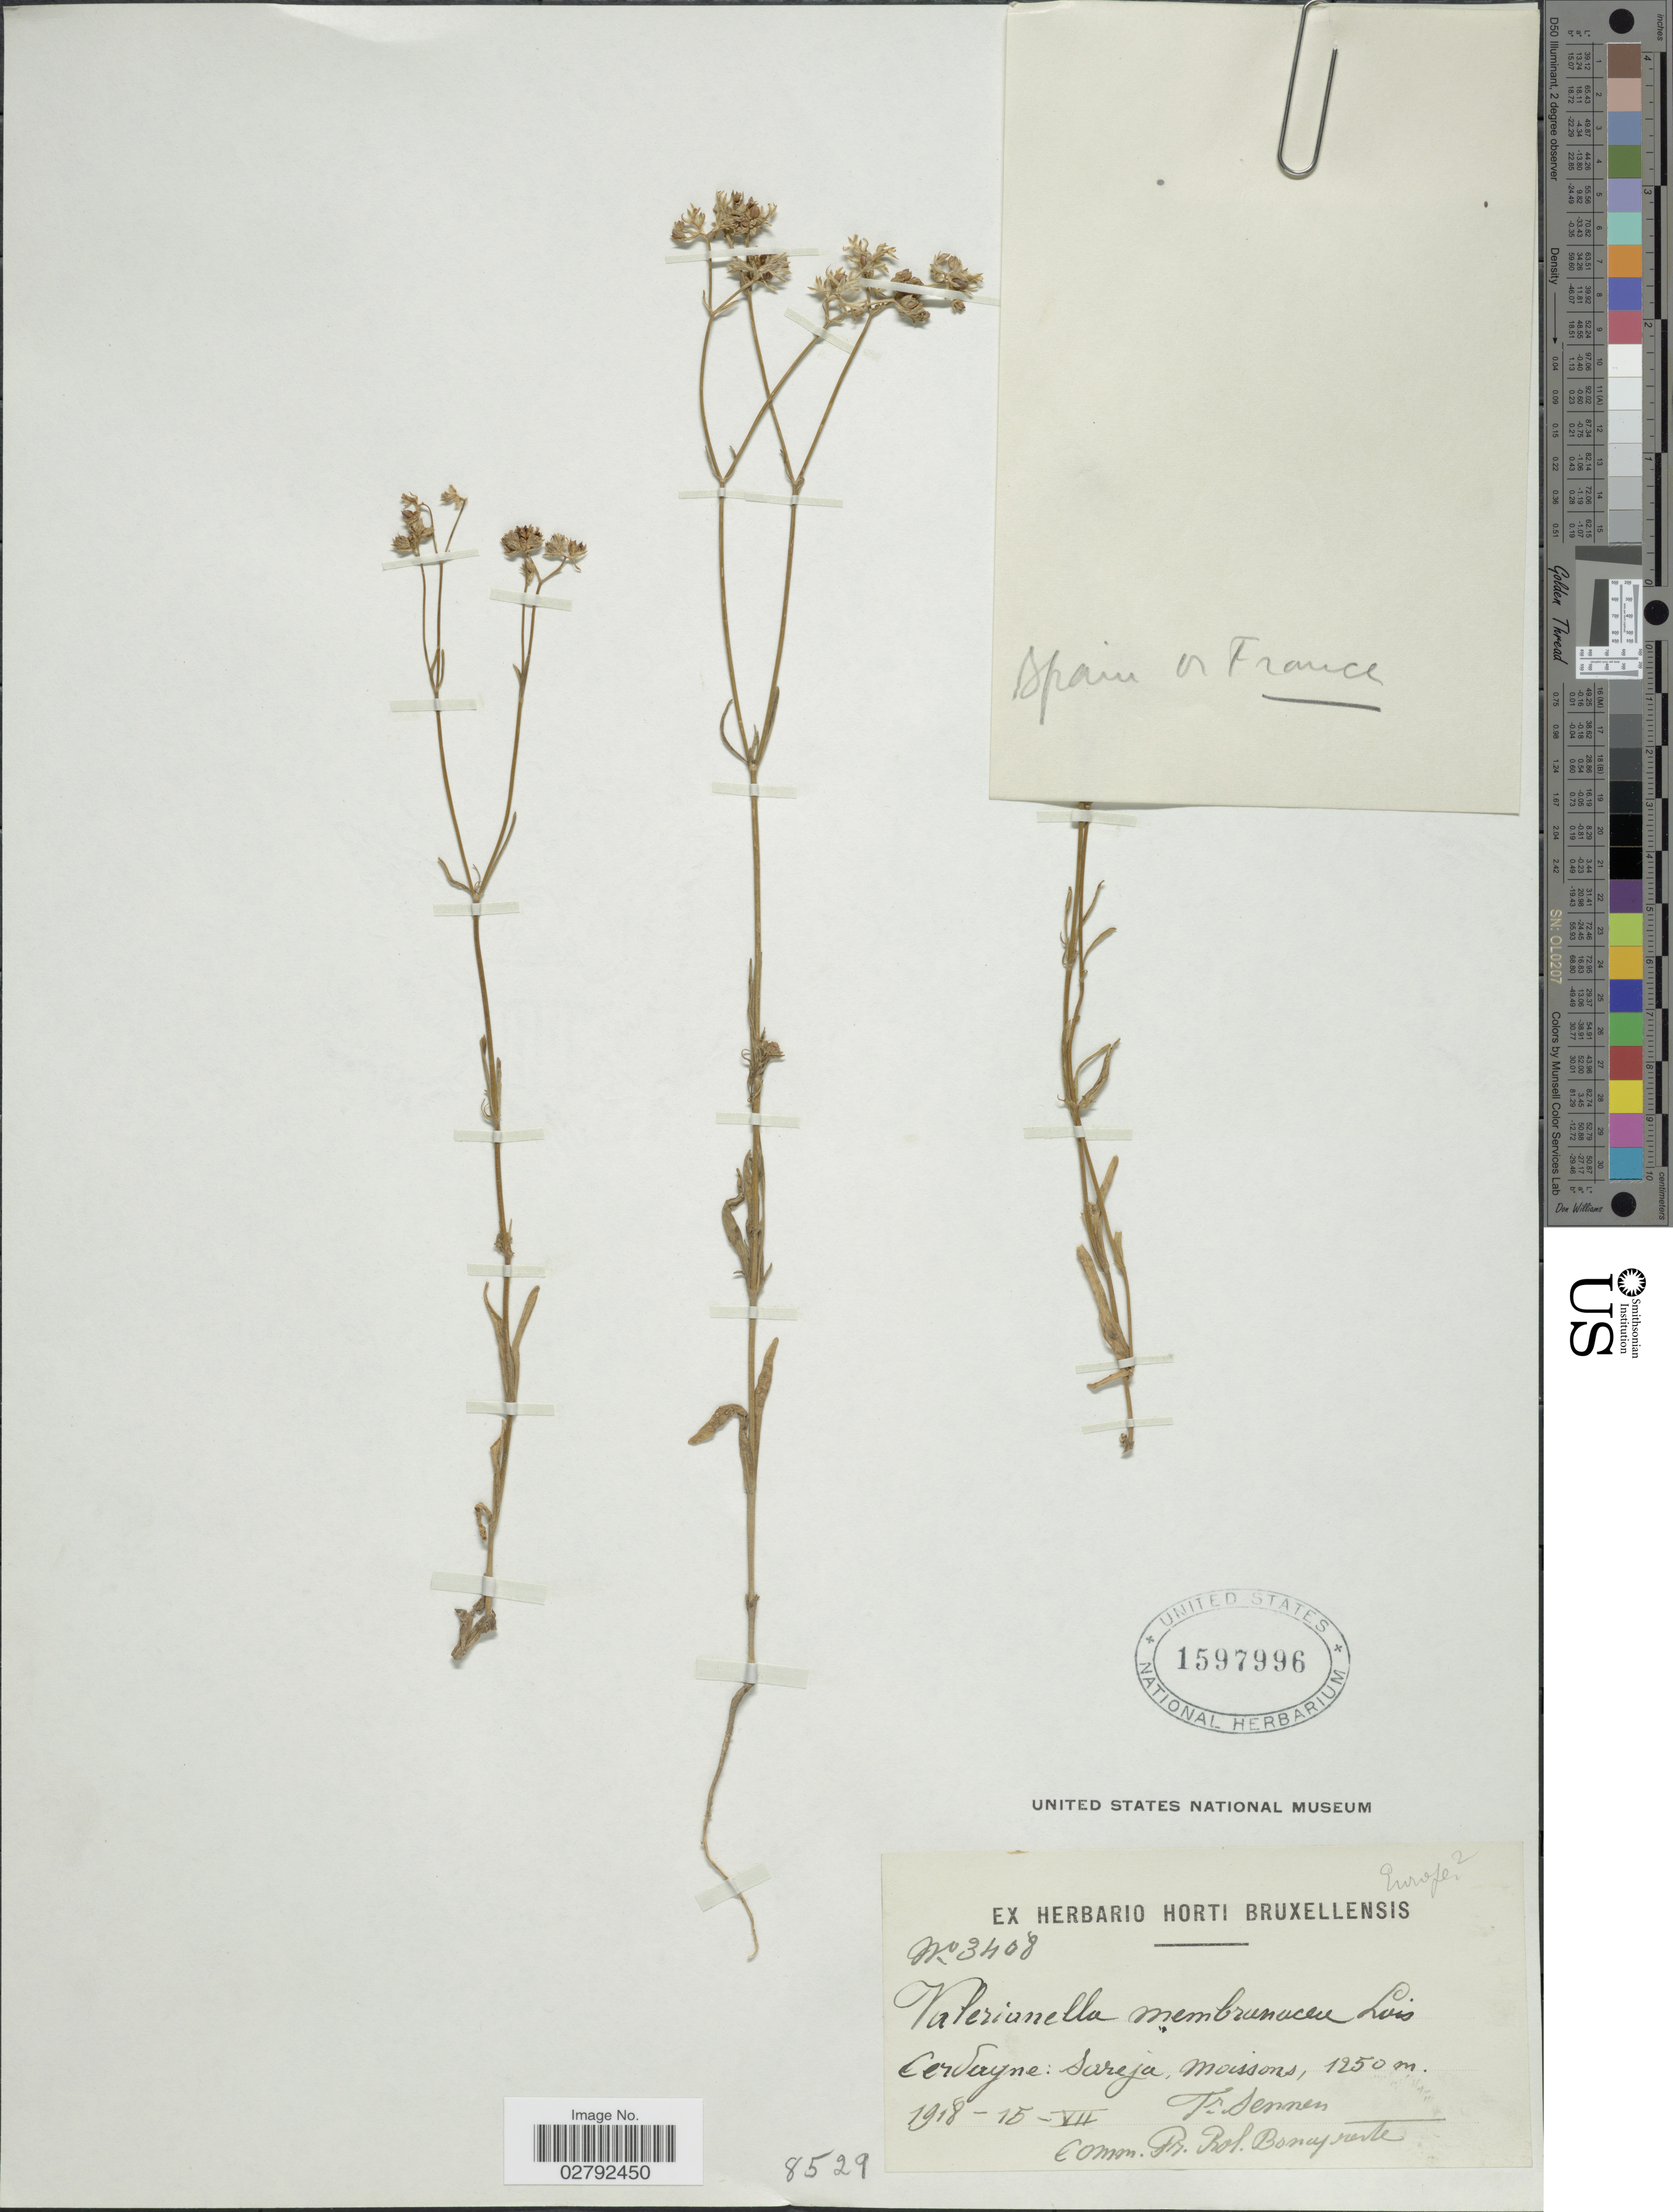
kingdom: Plantae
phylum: Tracheophyta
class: Magnoliopsida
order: Dipsacales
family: Caprifoliaceae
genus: Valerianella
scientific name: Valerianella membranacea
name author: Loisel.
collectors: E. Sennen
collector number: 3408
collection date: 1918-07-15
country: Spain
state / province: Islas Baleares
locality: Cerdagne: Sareja, moissons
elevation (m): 1250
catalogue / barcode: US 1597996